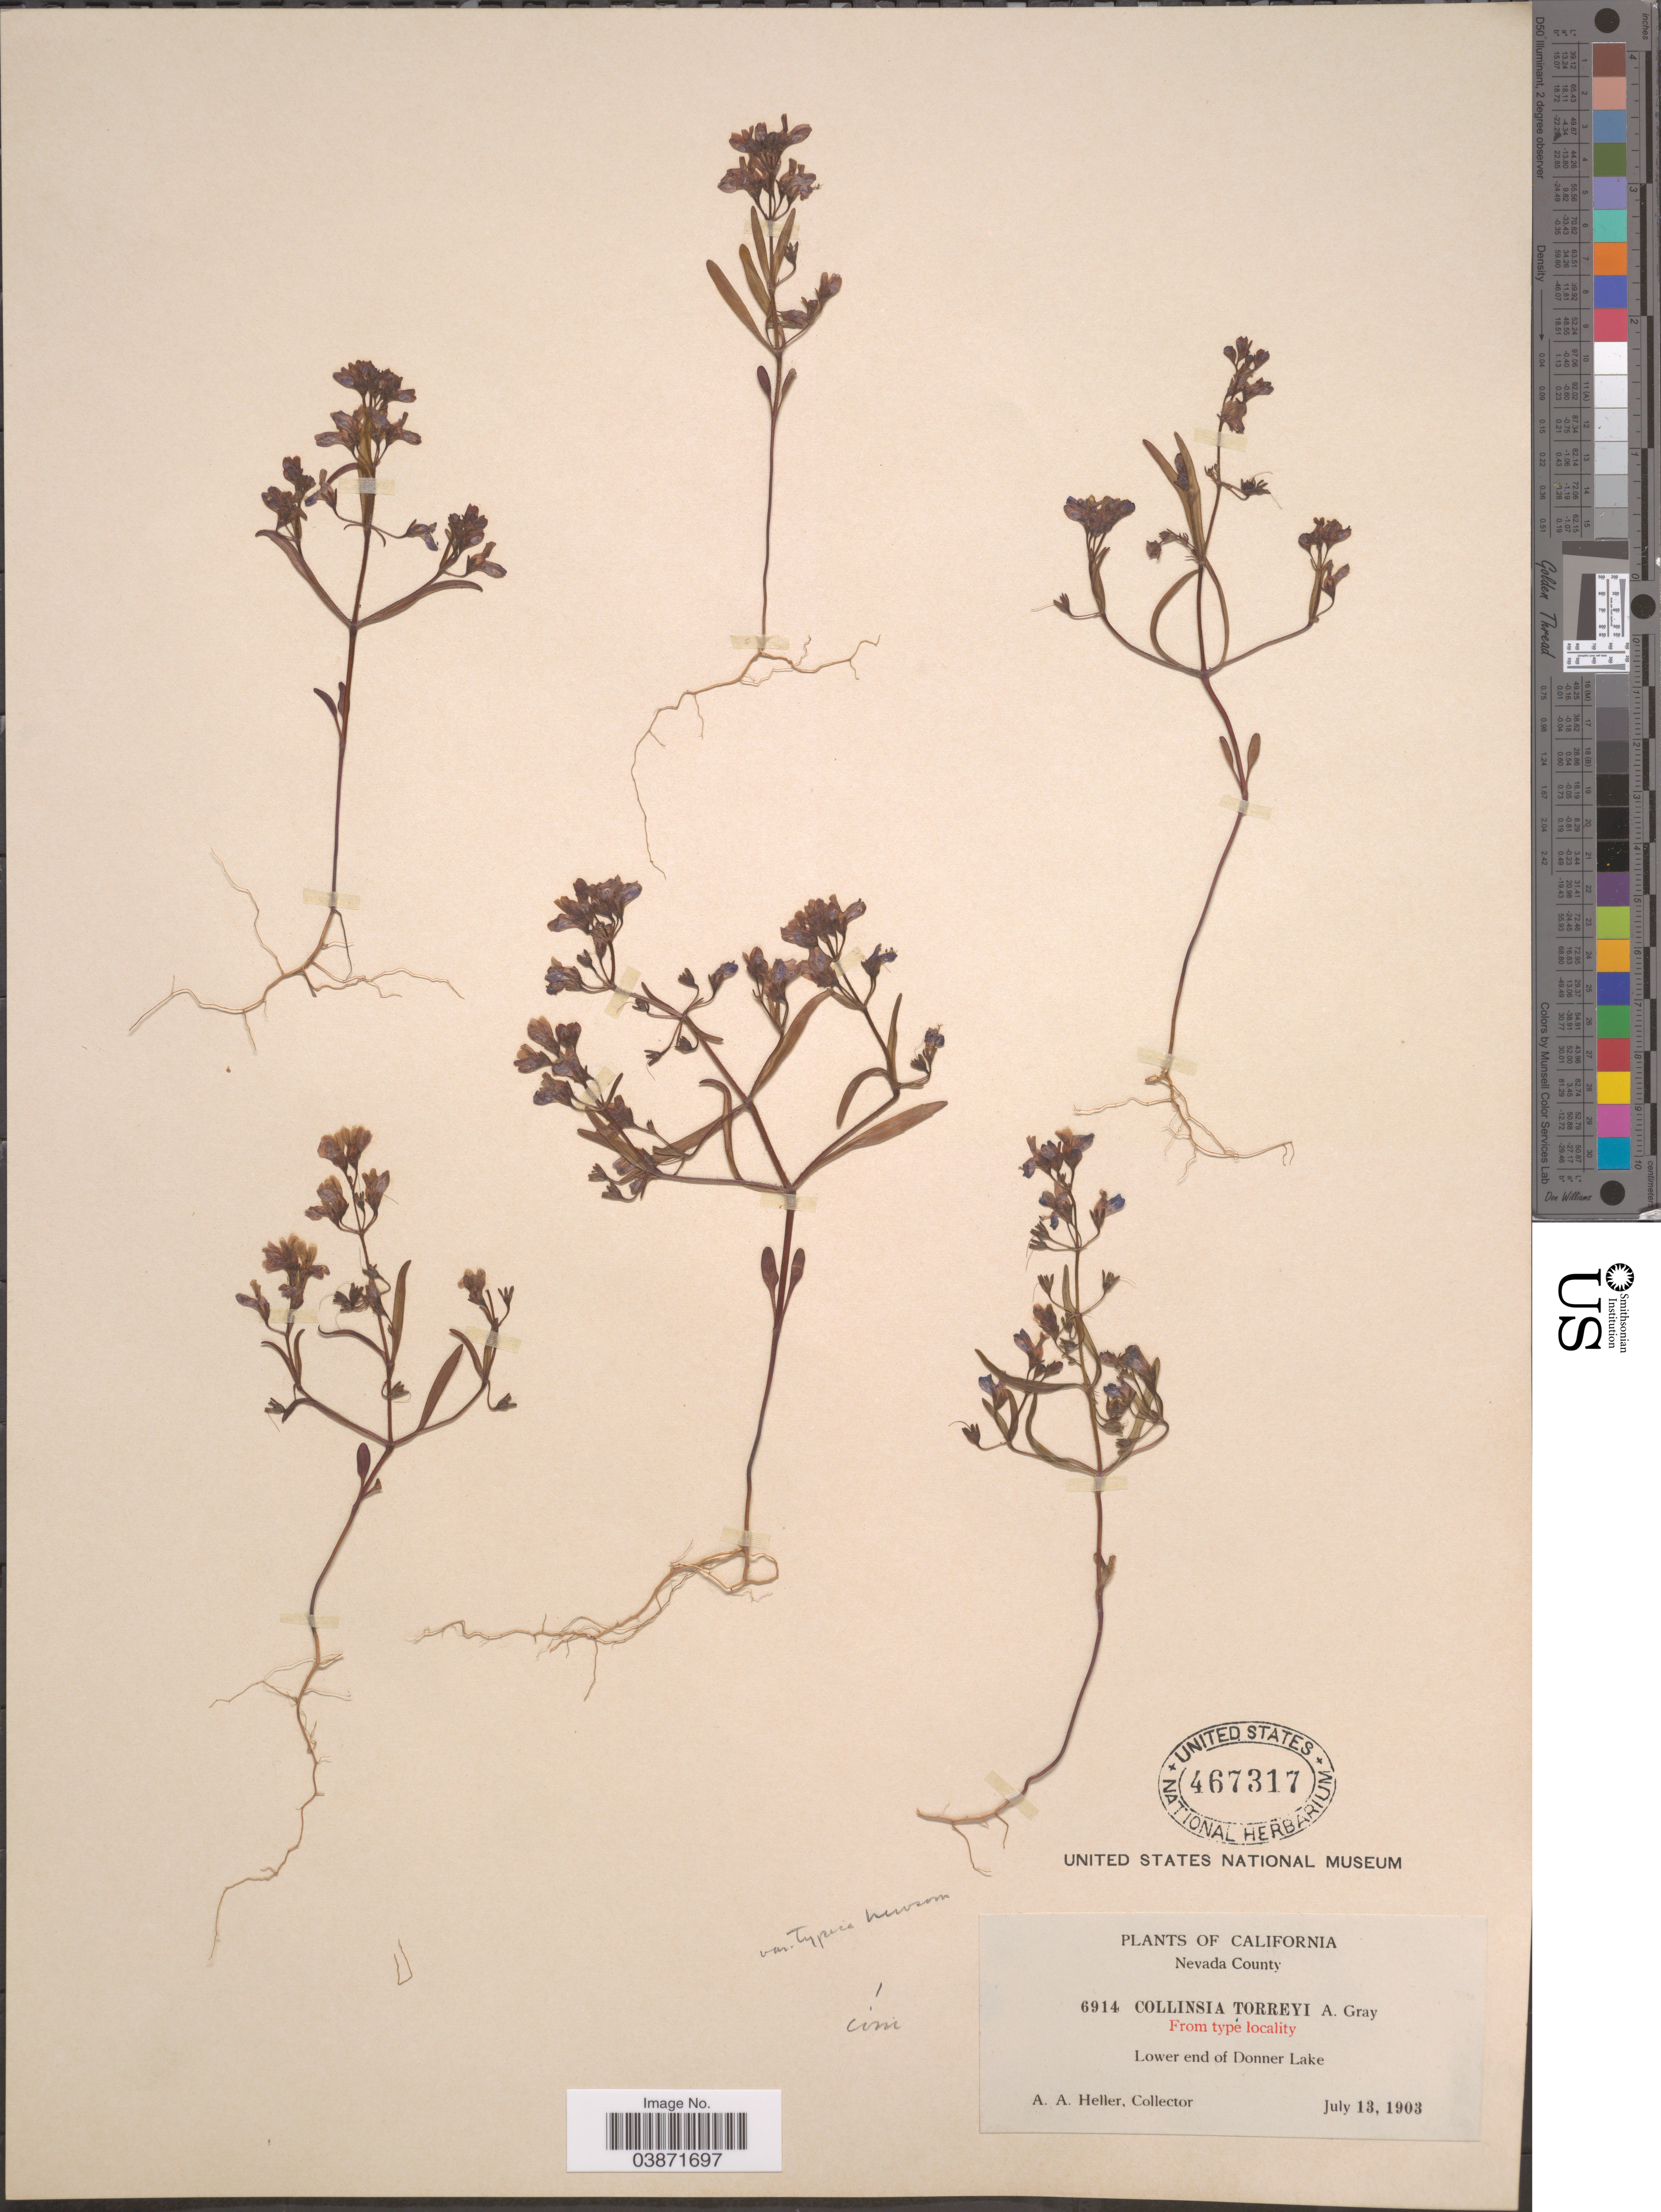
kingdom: Plantae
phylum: Tracheophyta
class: Magnoliopsida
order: Lamiales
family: Plantaginaceae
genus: Collinsia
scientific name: Collinsia torreyi var. typica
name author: Newsom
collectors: A. A. Heller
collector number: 6914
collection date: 1903-07-13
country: United States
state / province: California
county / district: Nevada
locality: Nevada County. Lower end of Donner Lake.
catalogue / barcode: US 467317